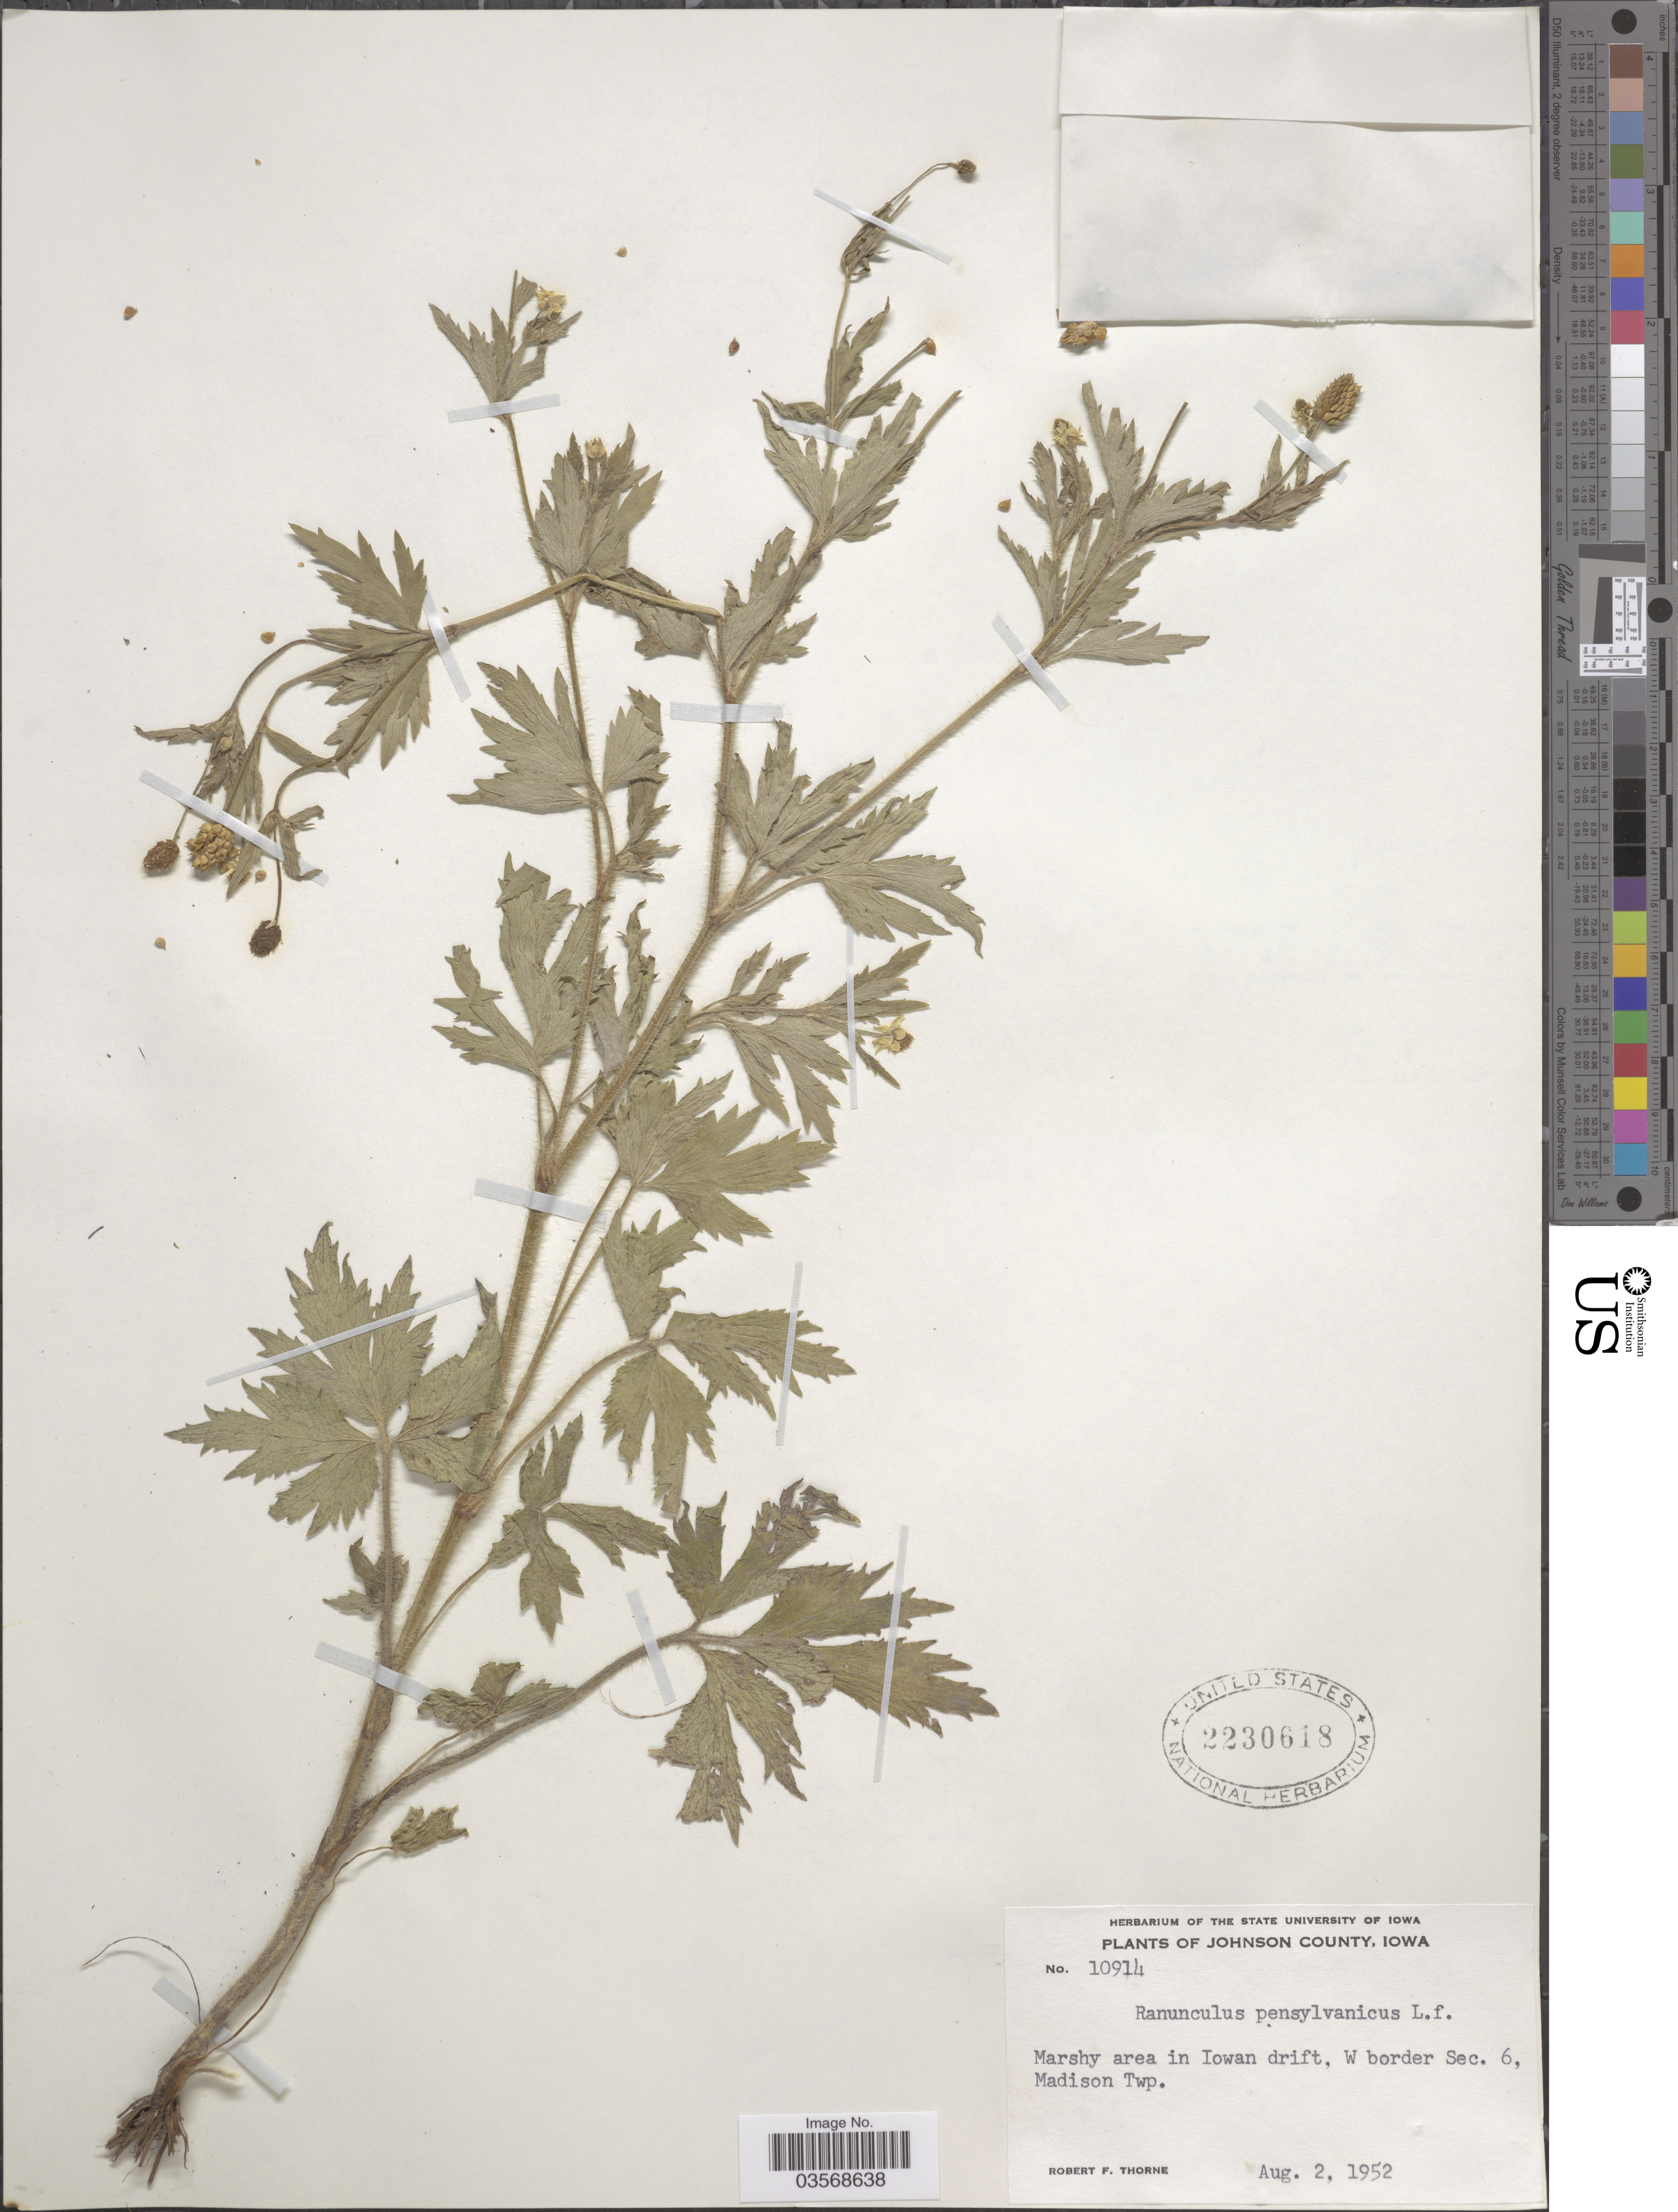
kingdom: Plantae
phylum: Tracheophyta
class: Magnoliopsida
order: Ranunculales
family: Ranunculaceae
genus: Ranunculus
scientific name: Ranunculus pensylvanicus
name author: L. f.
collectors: R. F. Thorne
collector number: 10914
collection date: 1952-08-02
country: United States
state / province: Iowa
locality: Johnson County. Marshy area in Iowan drift, W. border Sec. 6, Madison Twp.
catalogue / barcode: US 2230618